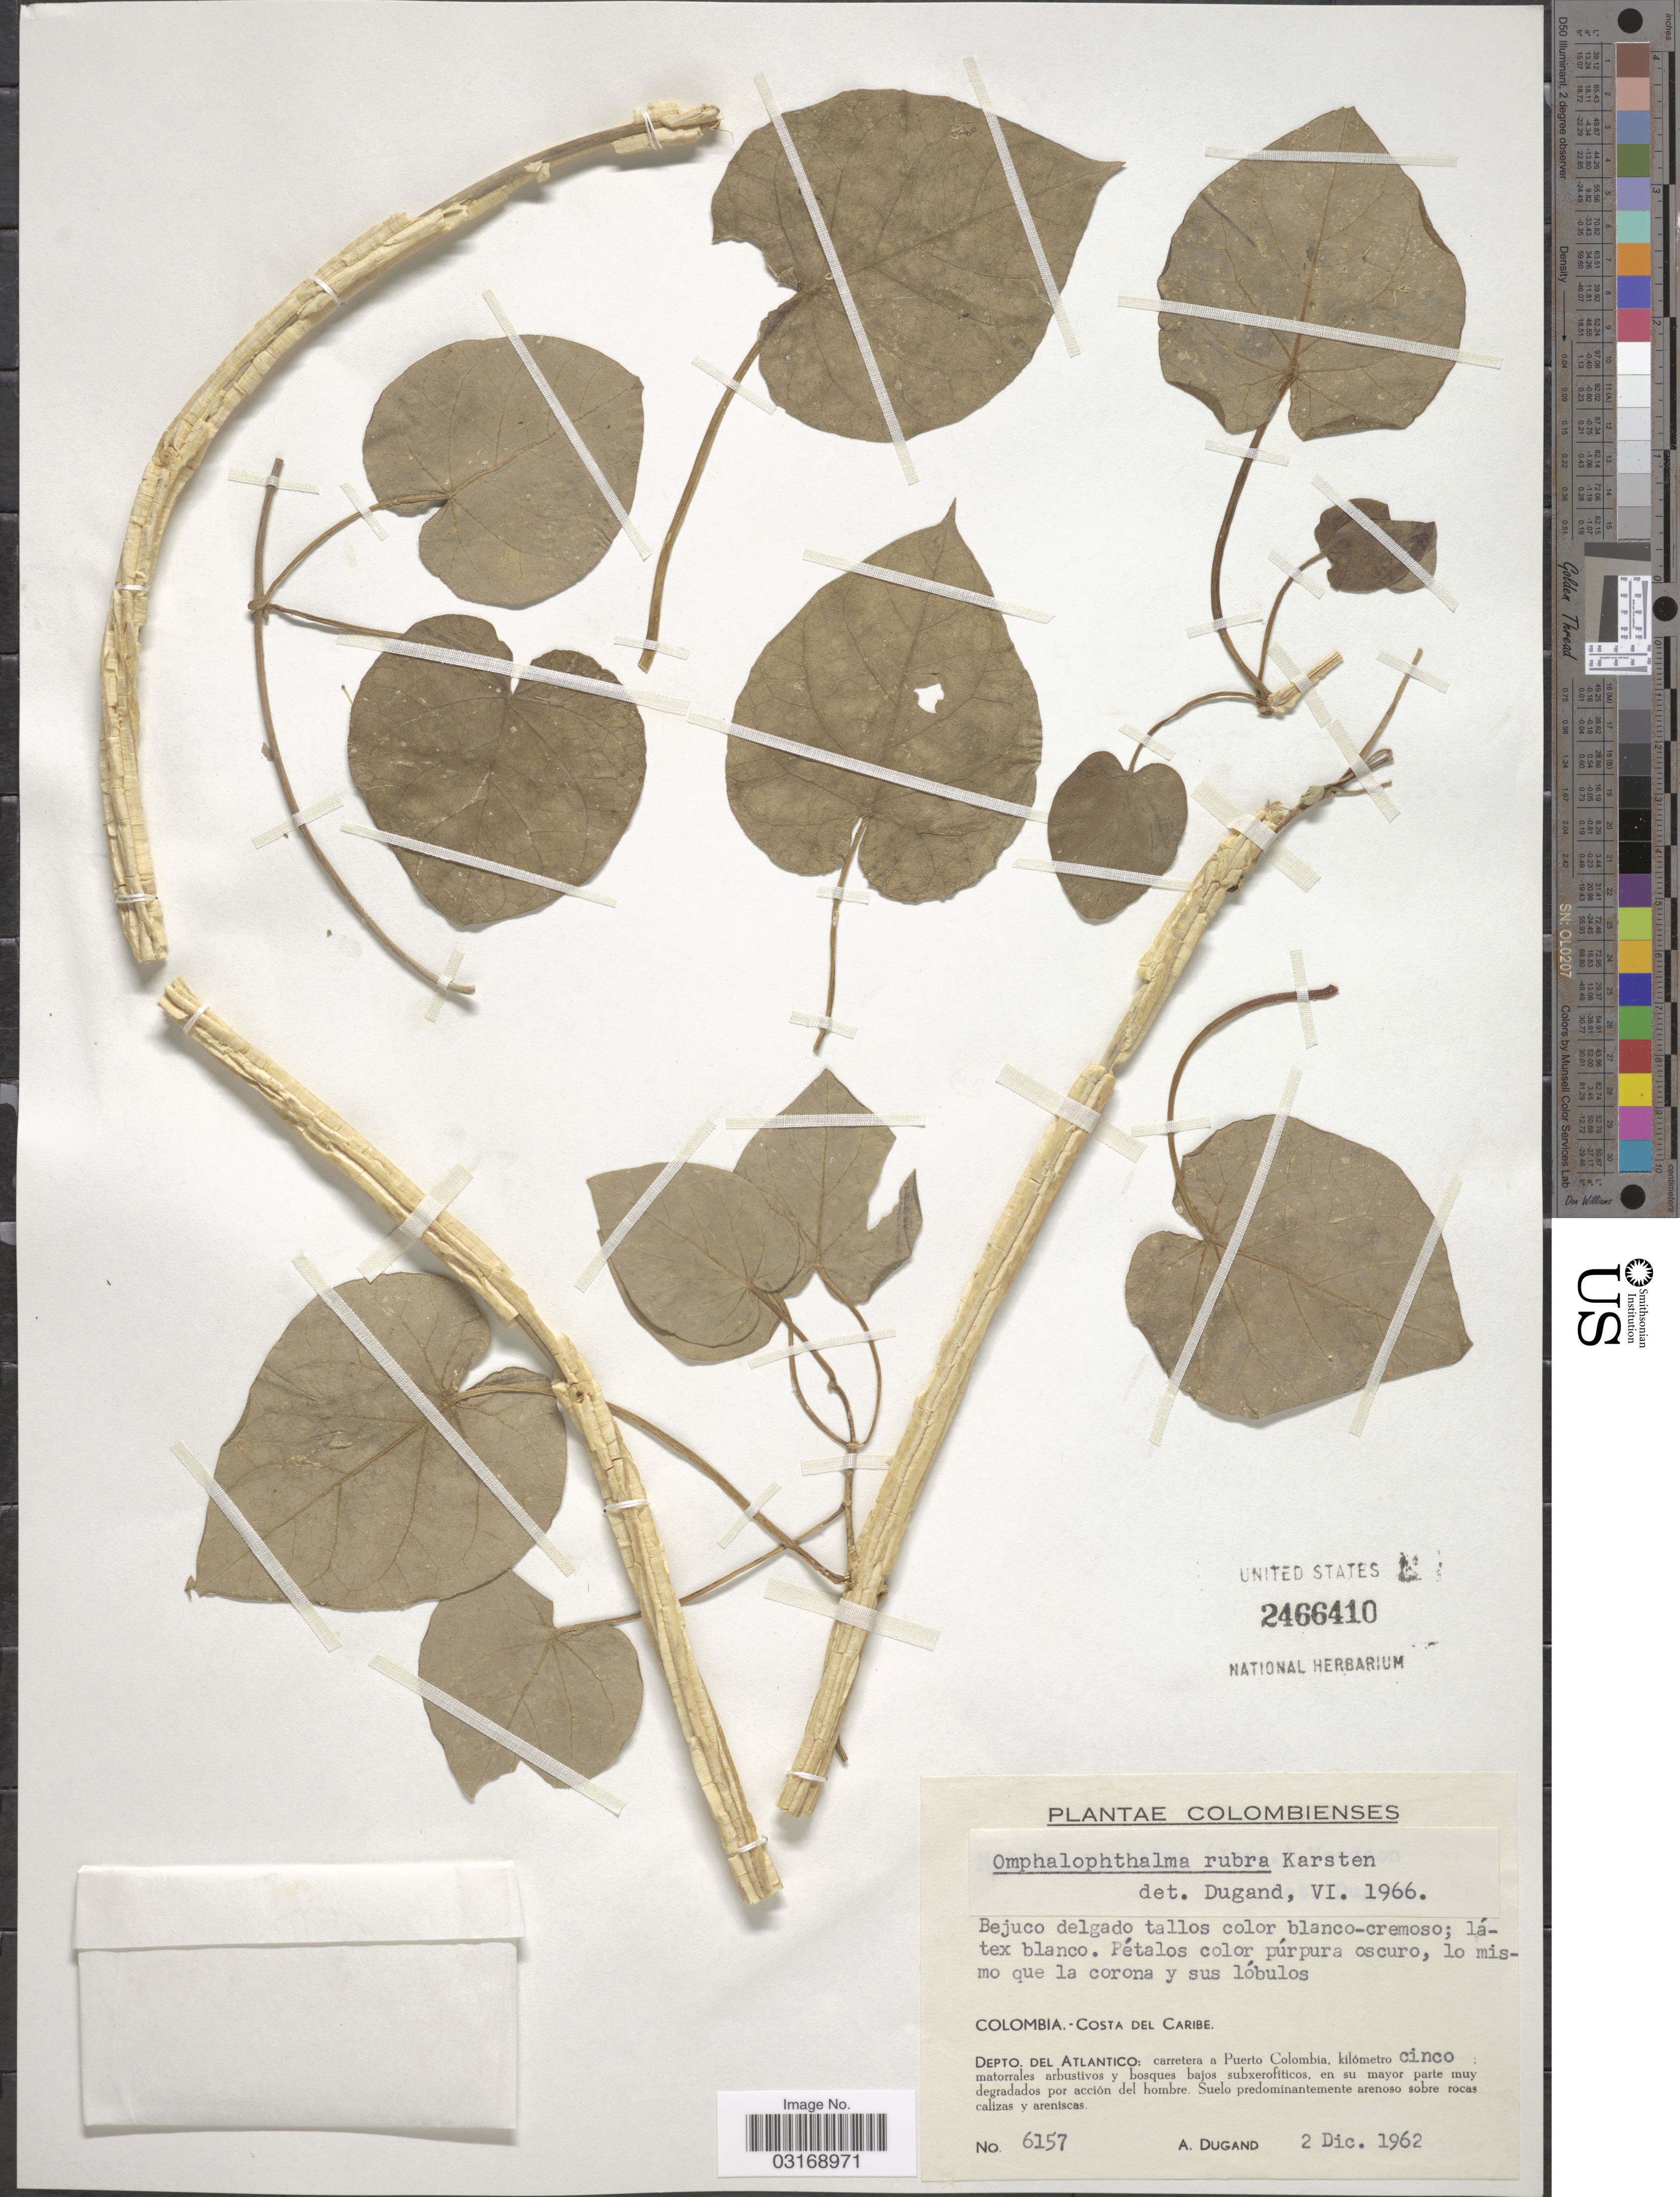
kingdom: Plantae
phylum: Tracheophyta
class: Magnoliopsida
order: Gentianales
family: Apocynaceae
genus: Ibatia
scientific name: Ibatia rubra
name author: (H. Karst.) Morillo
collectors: A. Dugand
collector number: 6157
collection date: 1962-12-02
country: Colombia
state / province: Atlántico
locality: Costa del Caribe. Depto. del Atlantico: carretera a Puerto Colombia, kilómetro cinco.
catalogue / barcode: US 2466410